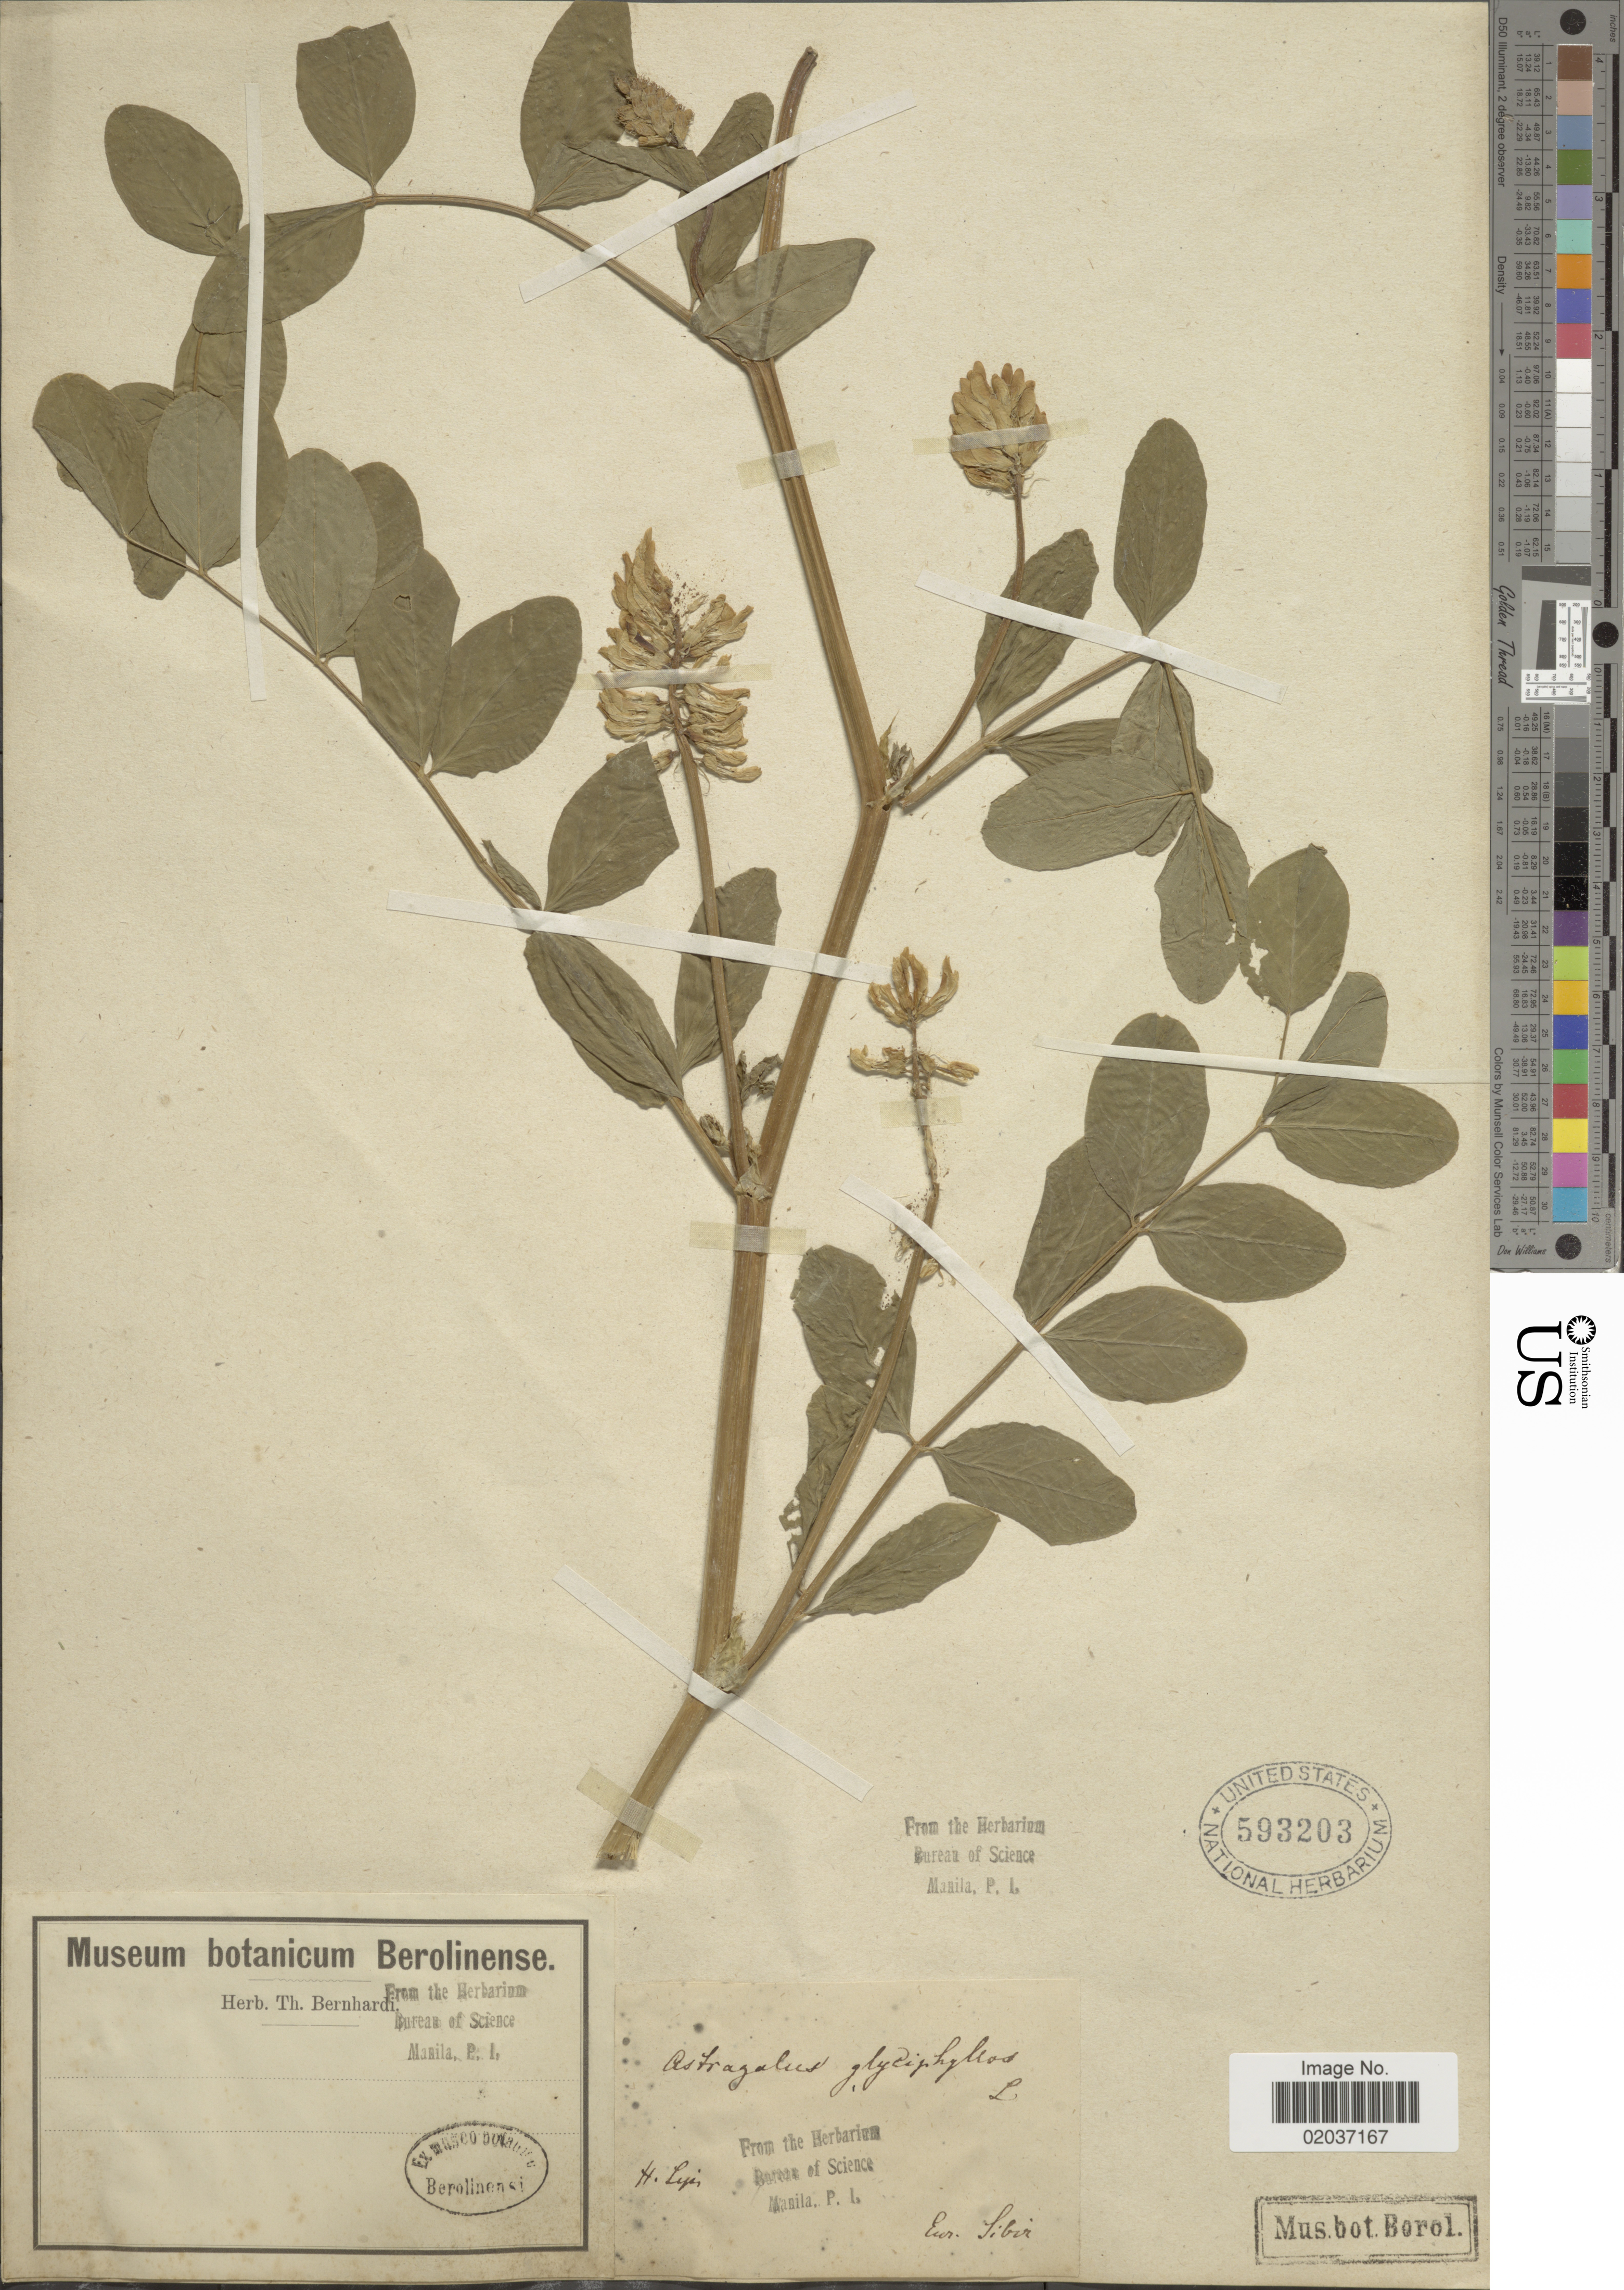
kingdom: Plantae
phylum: Tracheophyta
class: Magnoliopsida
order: Fabales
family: Fabaceae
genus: Astragalus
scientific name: Astragalus glycyphyllos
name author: L.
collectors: H. Lips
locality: Eur. Sibir.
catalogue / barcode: US 593203